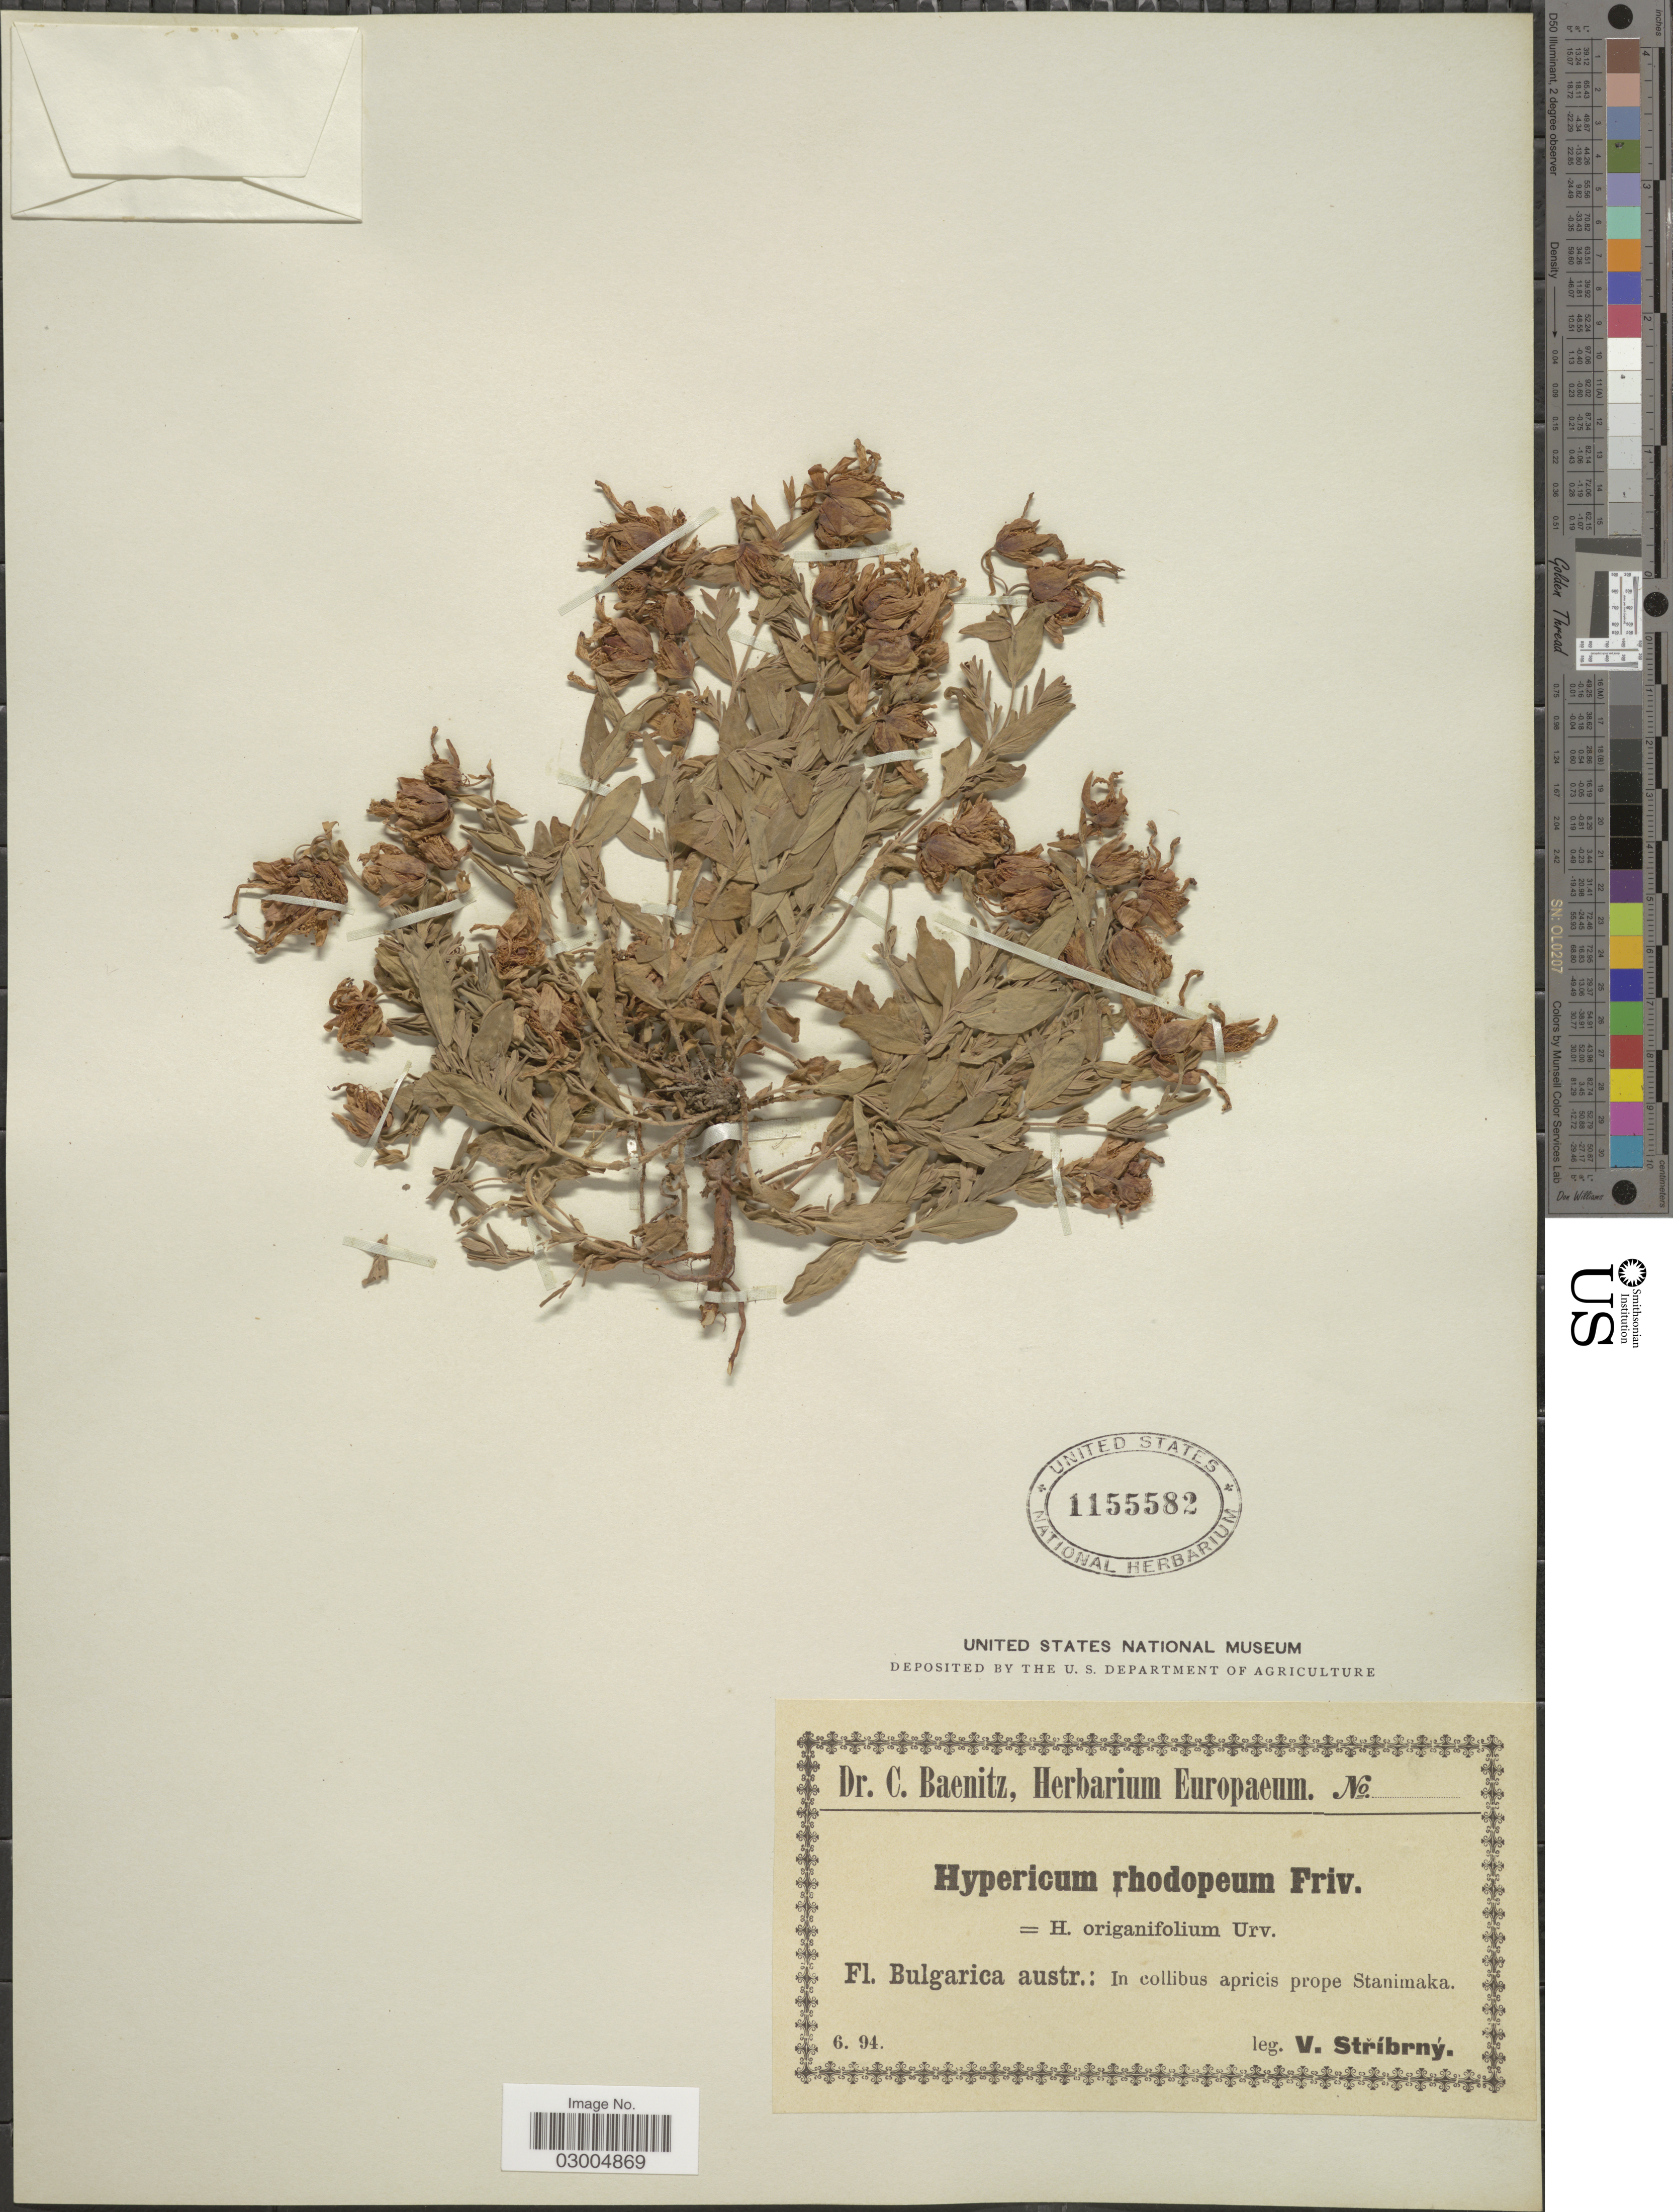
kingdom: Plantae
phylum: Tracheophyta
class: Magnoliopsida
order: Malpighiales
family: Hypericaceae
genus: Hypericum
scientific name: Hypericum rhodopeum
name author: Friv.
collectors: V. Stribrny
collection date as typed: Transcribed d/m/y: /6/94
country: Bulgaria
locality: Fl. Bulgarica austr.: In collibus apricis prope Stanimaka.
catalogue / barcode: US 1155582